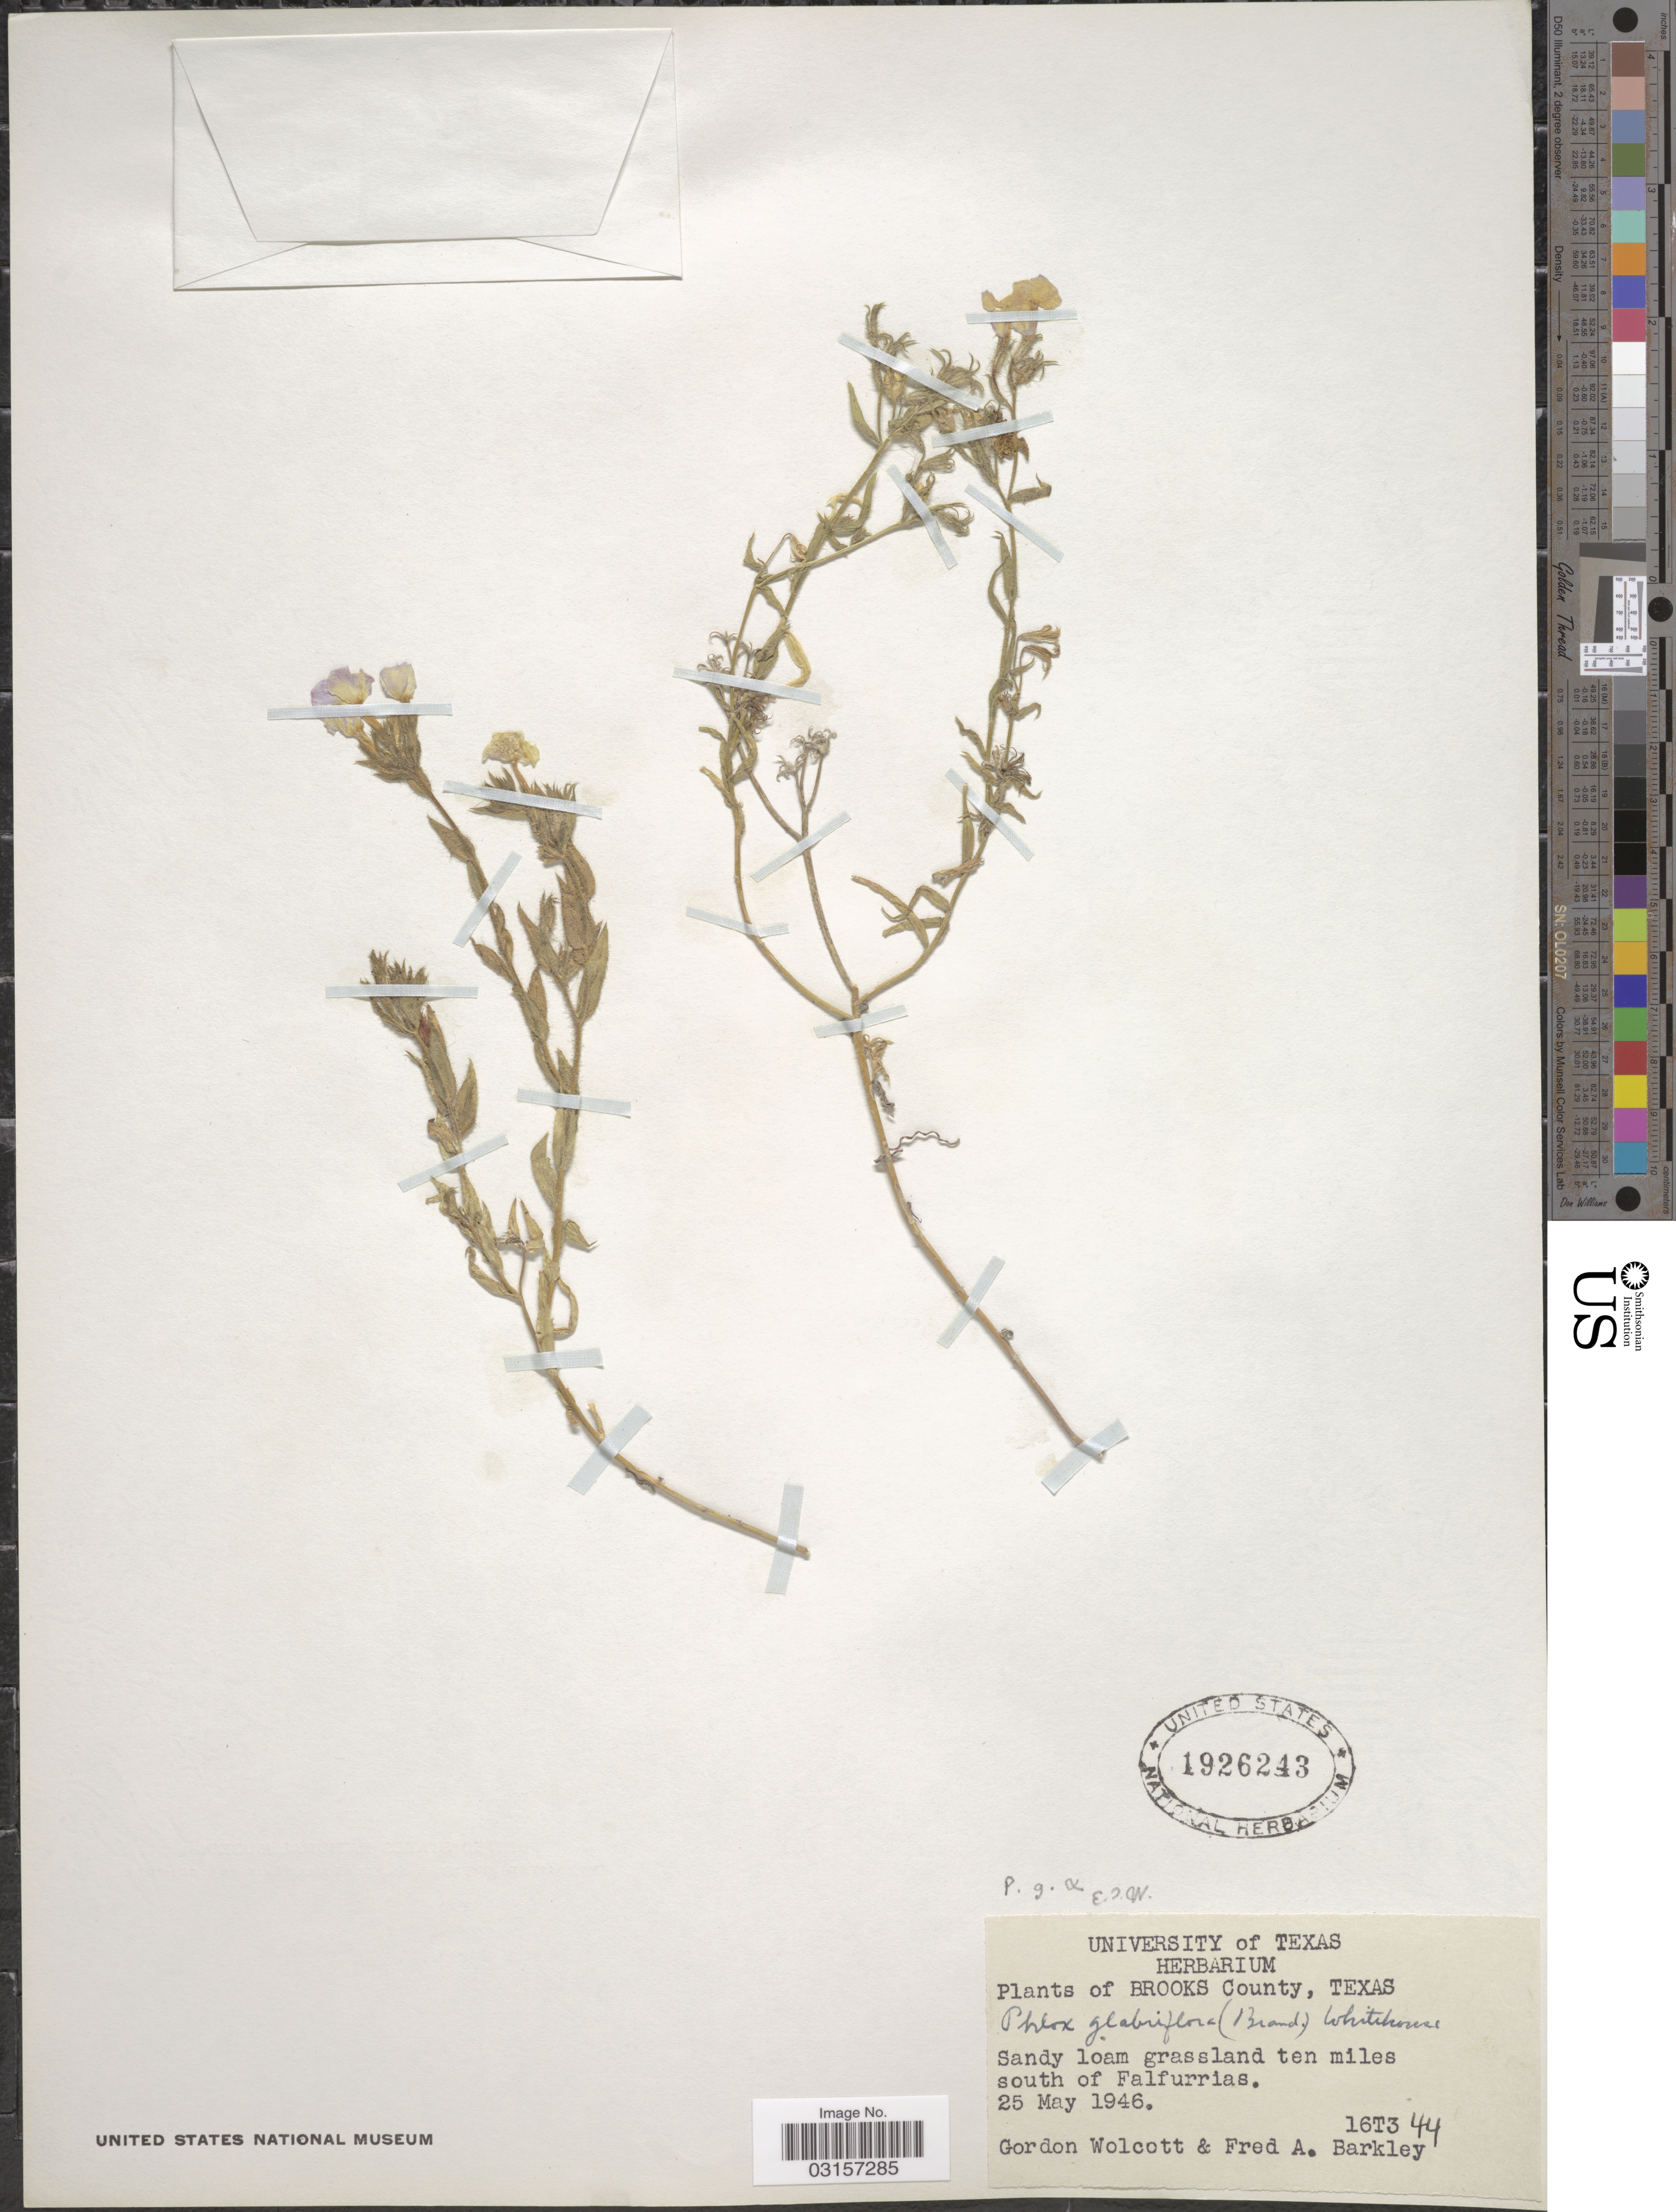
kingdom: Plantae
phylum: Tracheophyta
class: Magnoliopsida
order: Ericales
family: Polemoniaceae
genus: Phlox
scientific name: Phlox glabriflora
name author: (Brand) Whitehouse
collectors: G. Wolcott & F. A. Barkley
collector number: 16T344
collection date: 1946-05-25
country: United States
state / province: Texas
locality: Brooks County, Sandy loam grassland ten miles south of Falfurrias.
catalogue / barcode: US 1926243